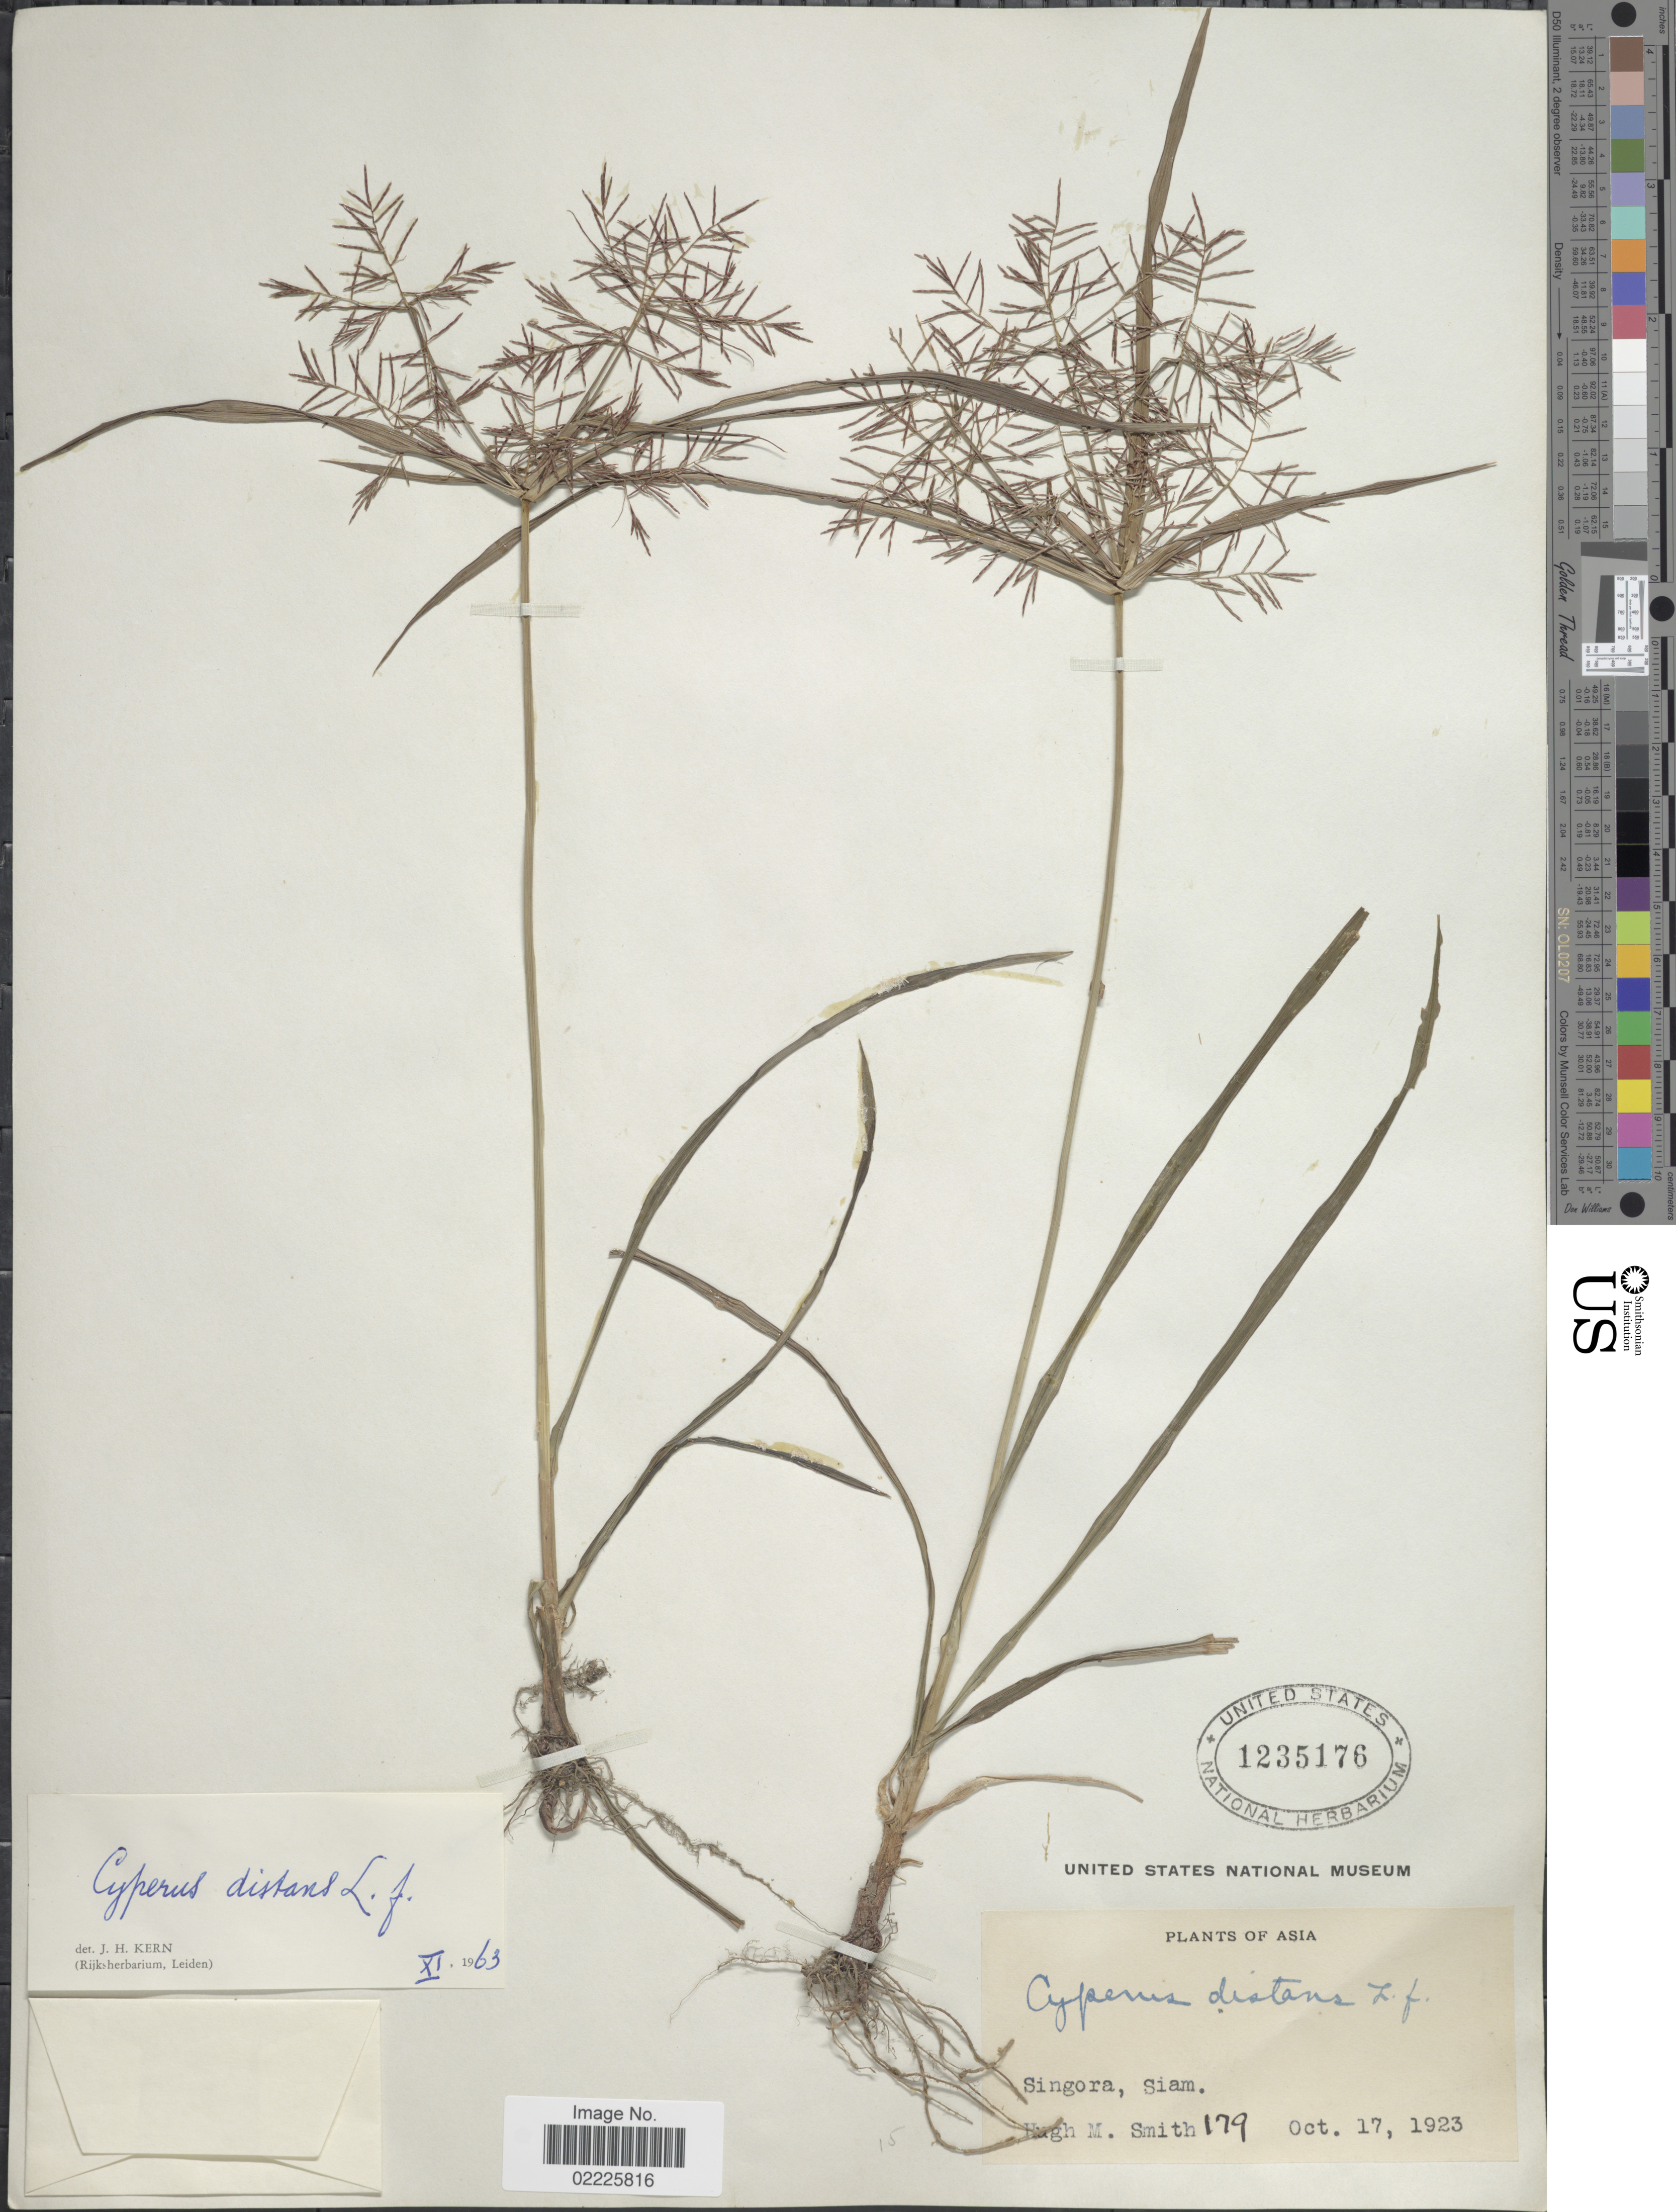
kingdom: Plantae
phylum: Tracheophyta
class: Liliopsida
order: Poales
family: Cyperaceae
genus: Cyperus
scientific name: Cyperus distans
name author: L. f.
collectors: H. M. Smith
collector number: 179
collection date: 1923-10-17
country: Thailand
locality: Asia, Singora, Siam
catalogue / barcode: US 1235176